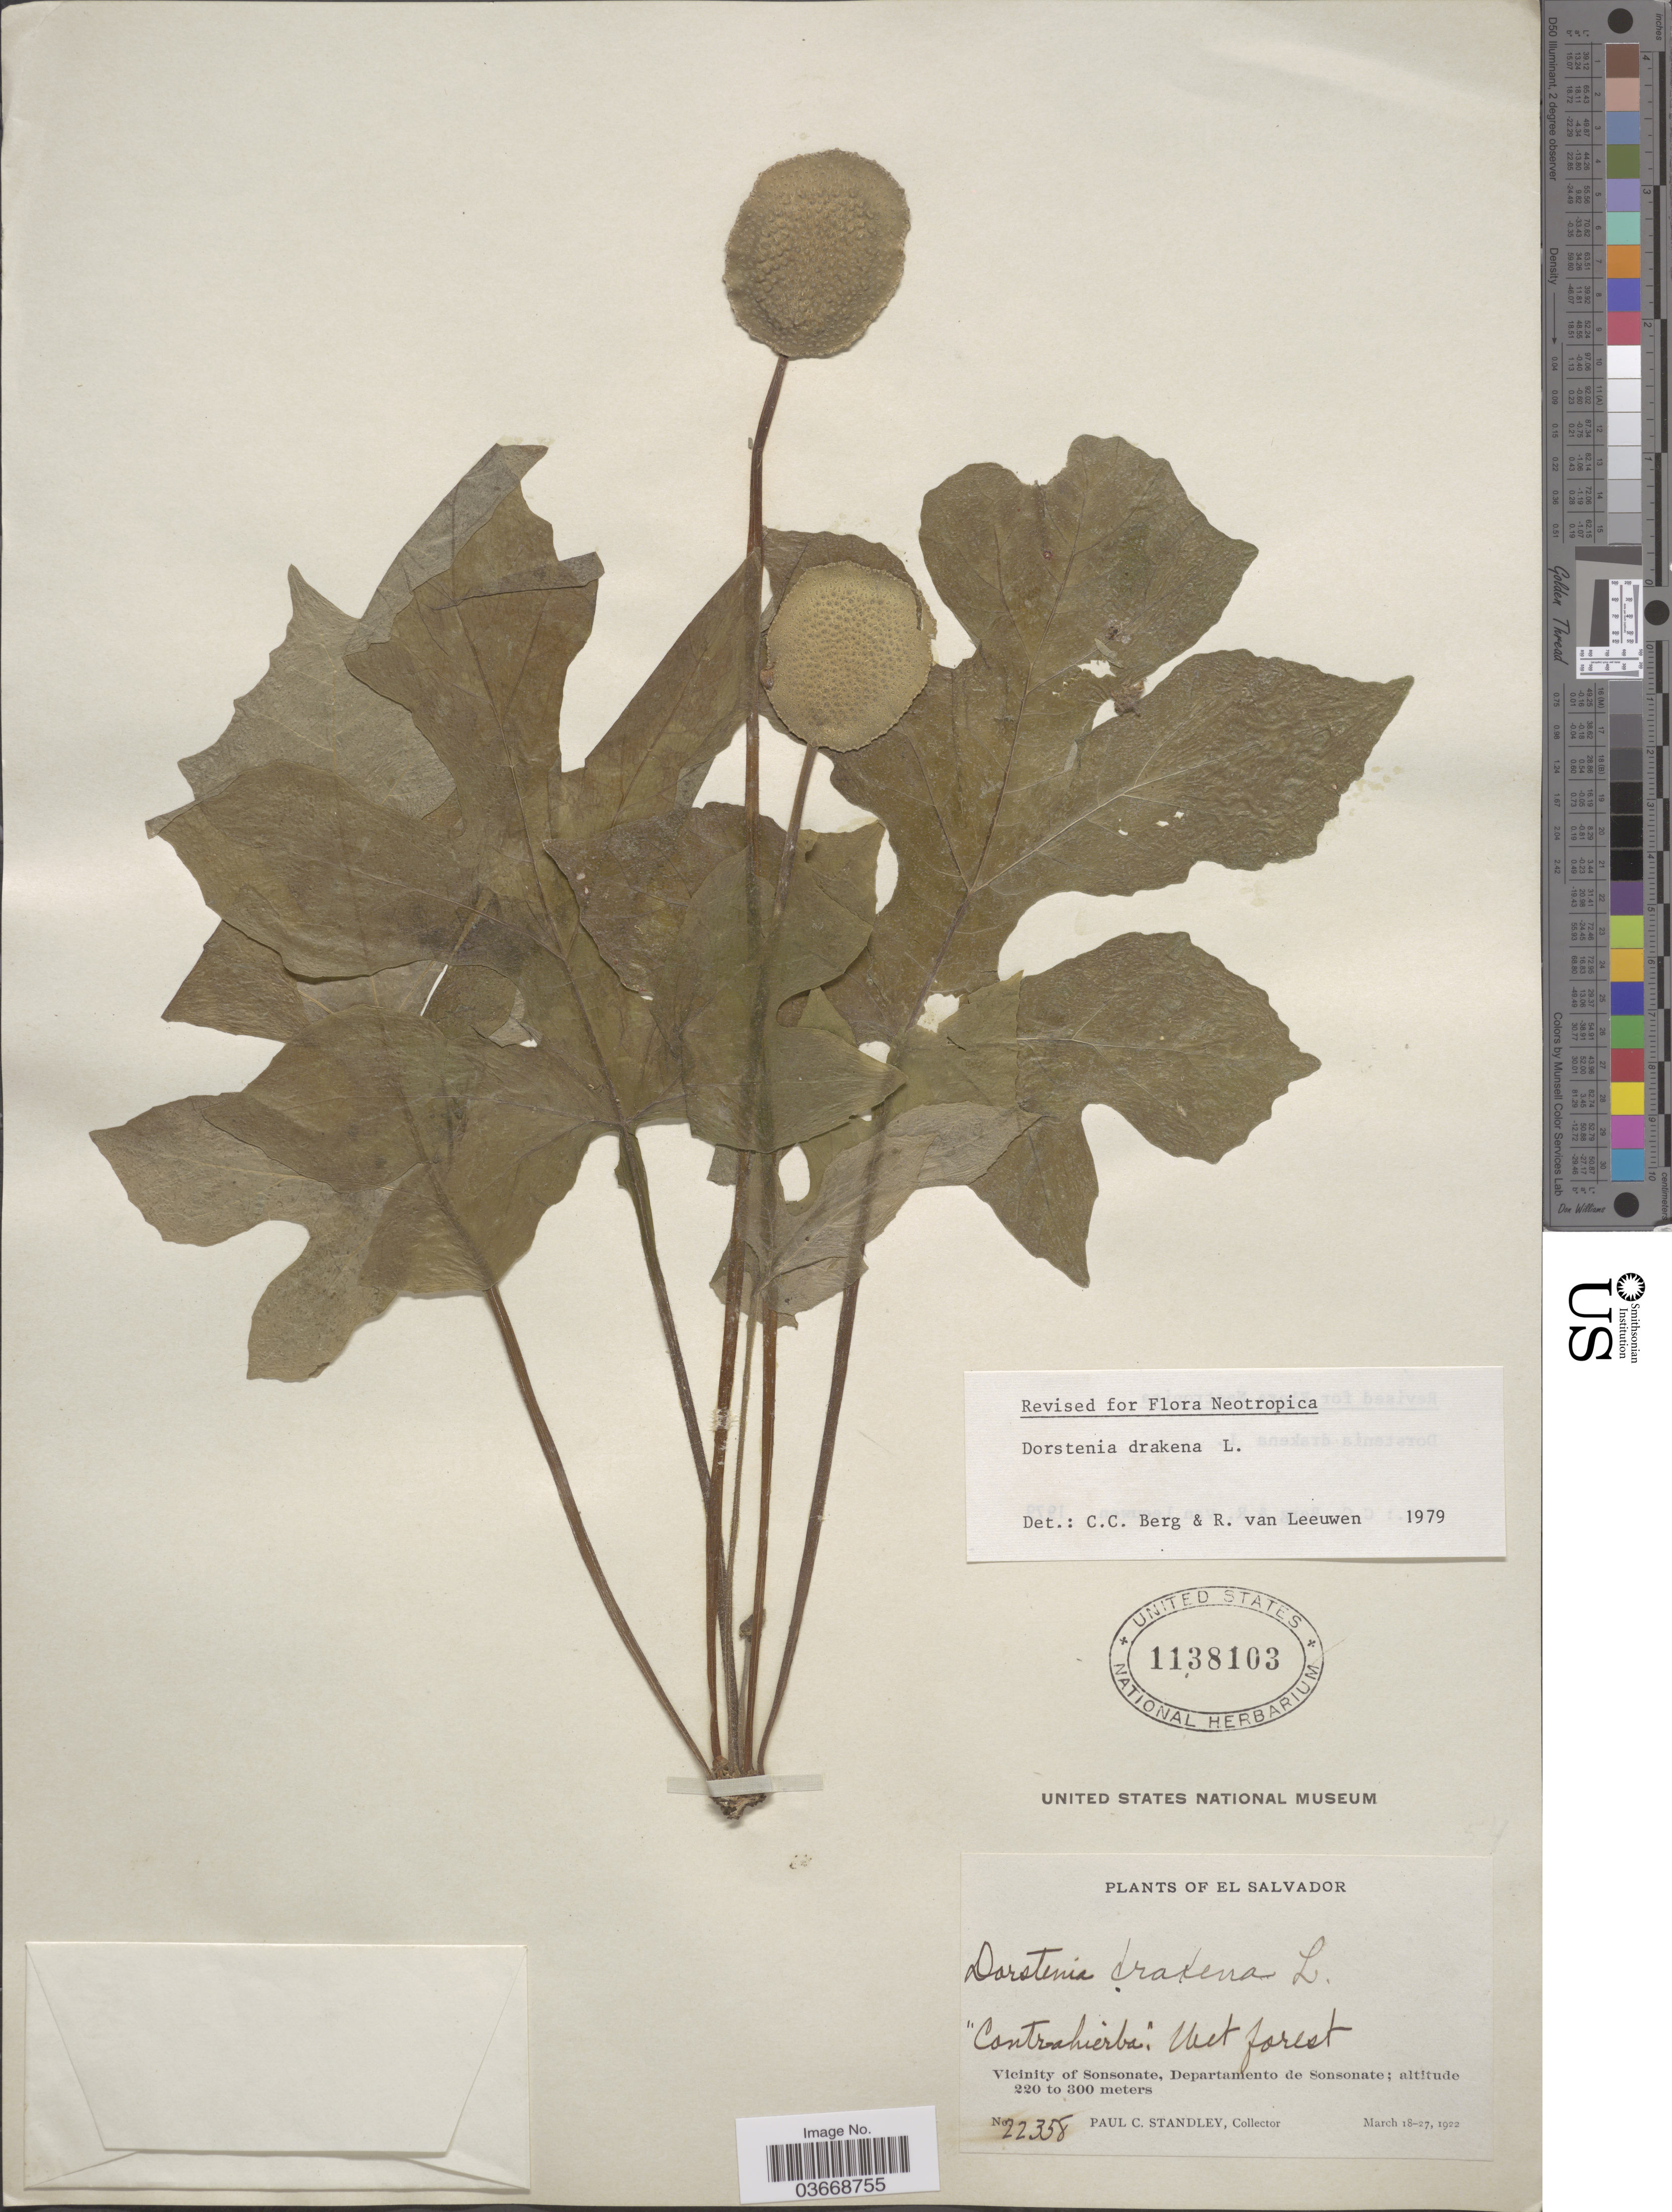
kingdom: Plantae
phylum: Tracheophyta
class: Magnoliopsida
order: Rosales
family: Moraceae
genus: Dorstenia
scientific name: Dorstenia drakena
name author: L.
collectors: P. C. Standley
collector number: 22358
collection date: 1922-03-18/1922-03-27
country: El Salvador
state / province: Sonsonate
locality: Vicinity of Sonsonate, Departamento de Sonsonate.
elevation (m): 220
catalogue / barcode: US 1138103